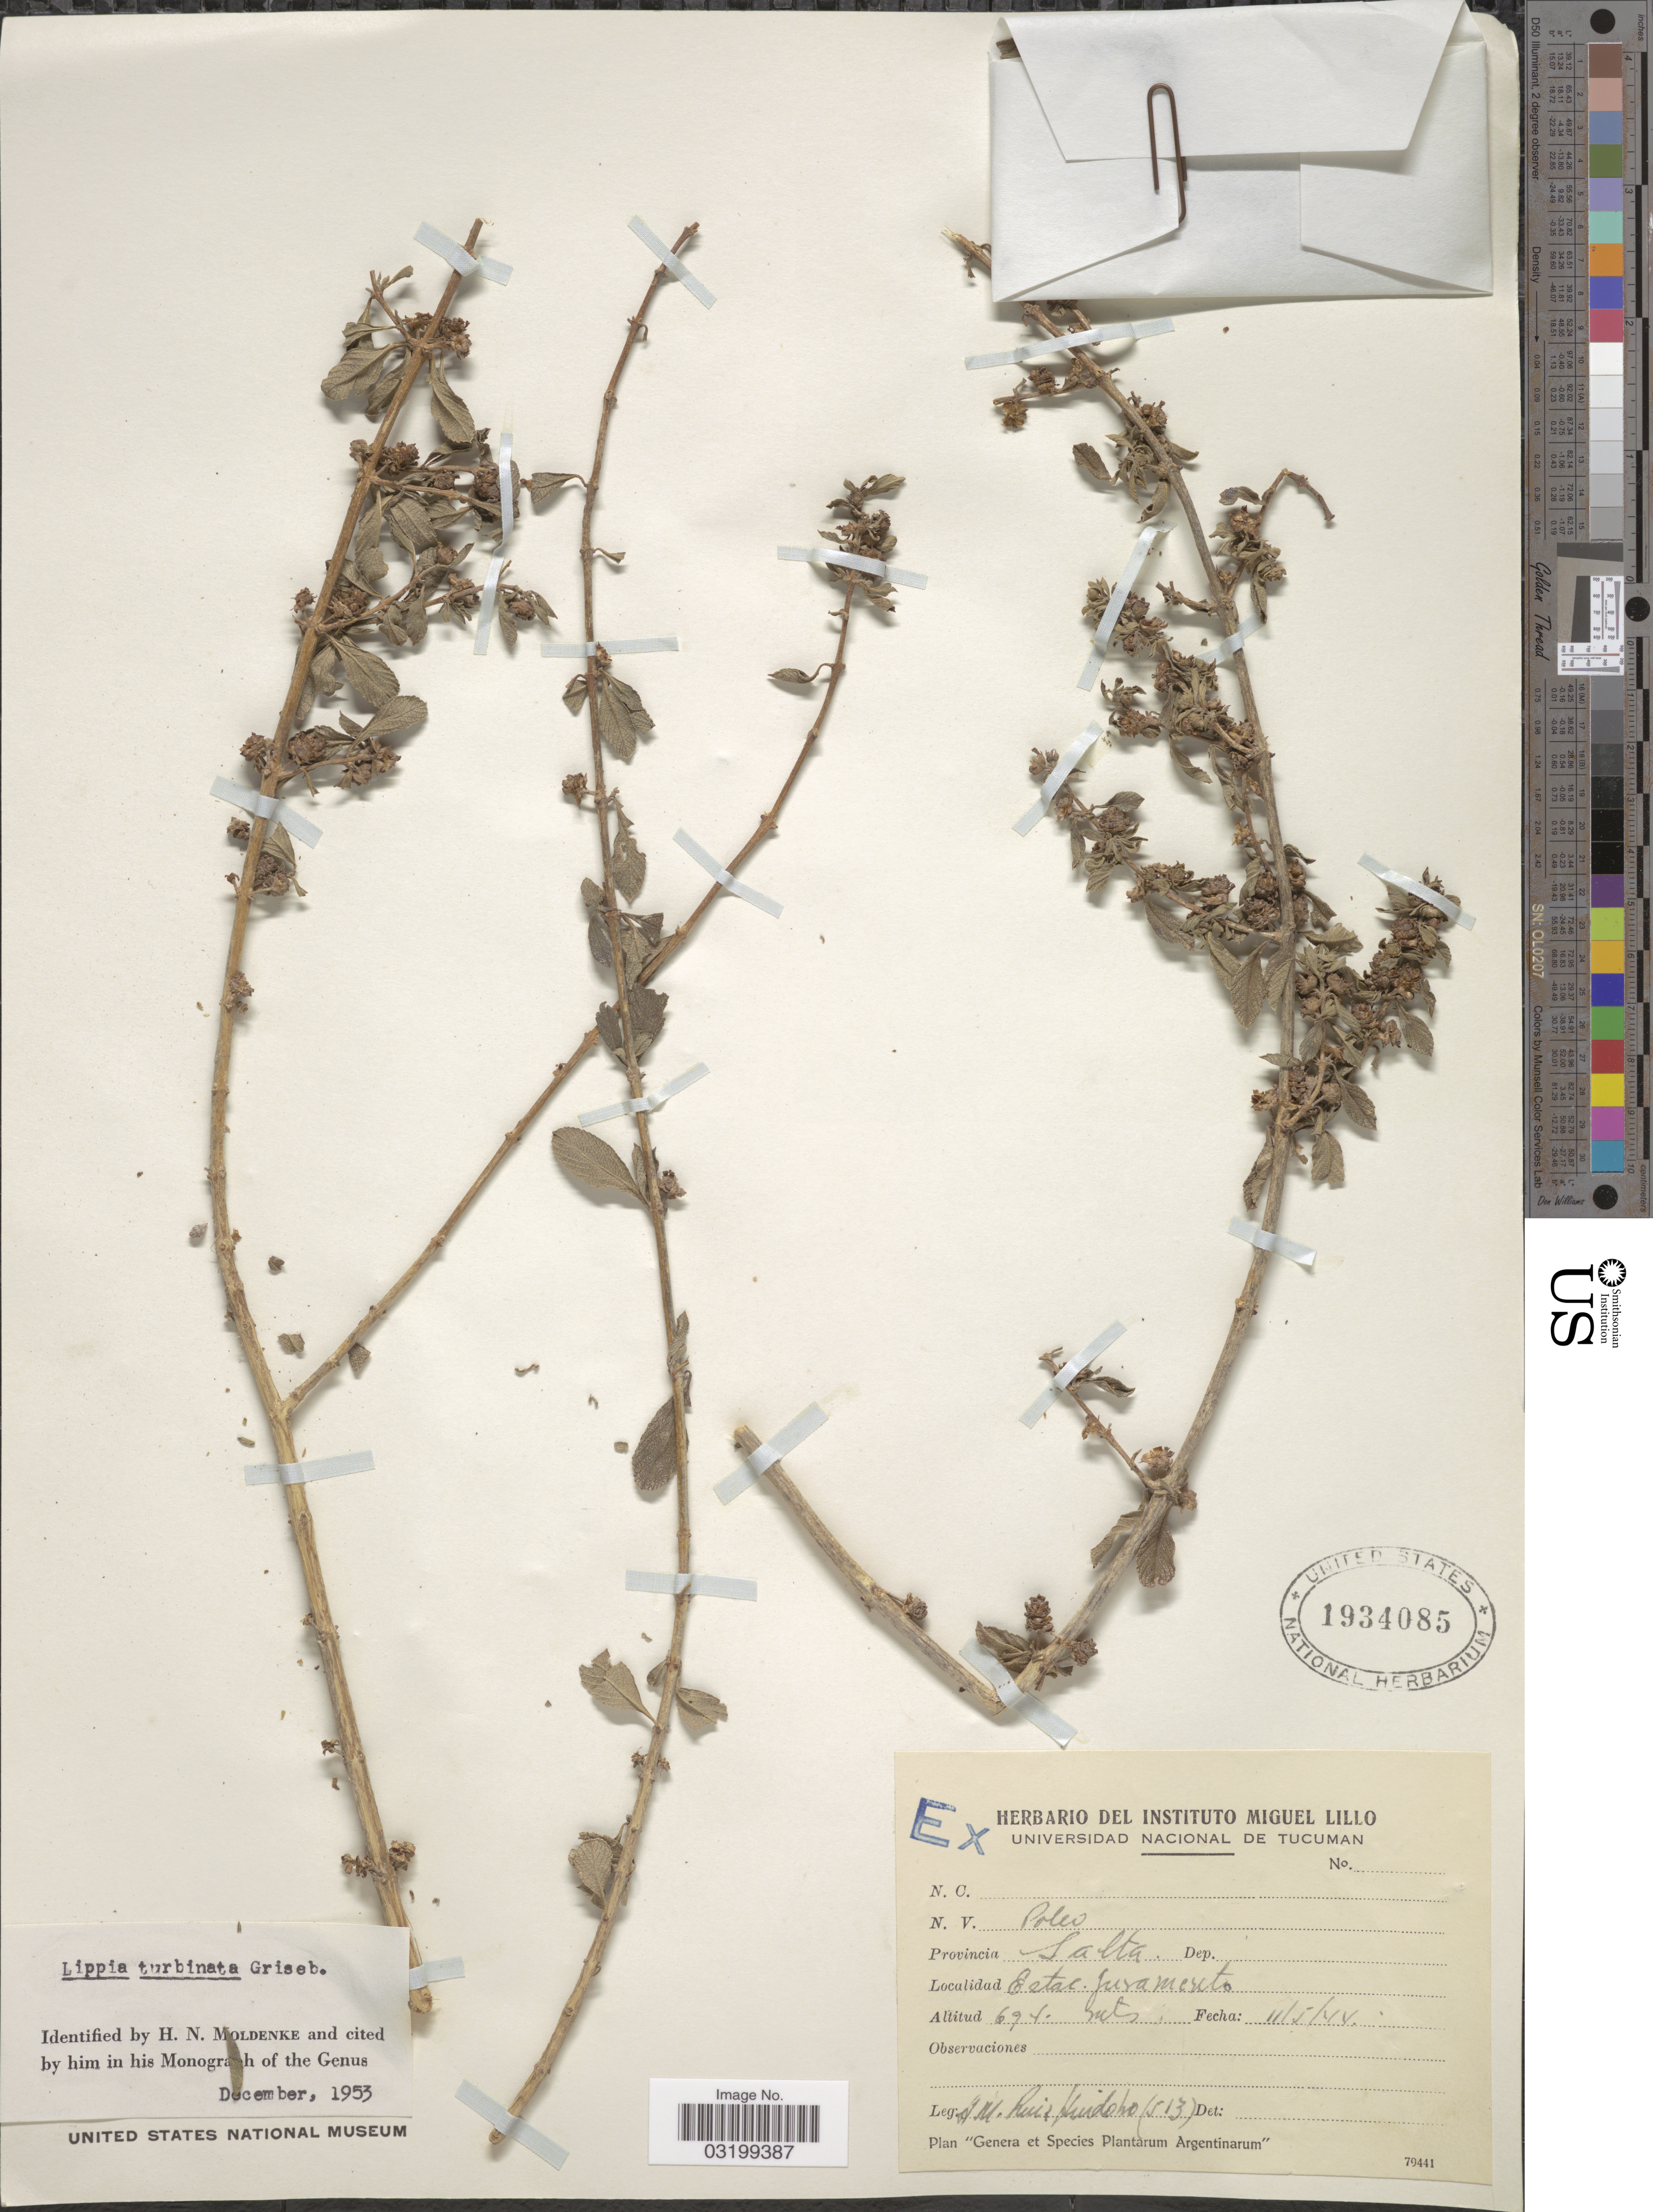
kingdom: Plantae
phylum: Tracheophyta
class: Magnoliopsida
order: Lamiales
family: Verbenaceae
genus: Lippia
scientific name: Lippia turbinata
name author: Griseb.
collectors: A. Ruiz Huidobo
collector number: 513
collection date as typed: Transcribed d/m/y: 11/5/44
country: Argentina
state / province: Salta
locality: Estac. Juramento.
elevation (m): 694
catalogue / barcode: US 1934085